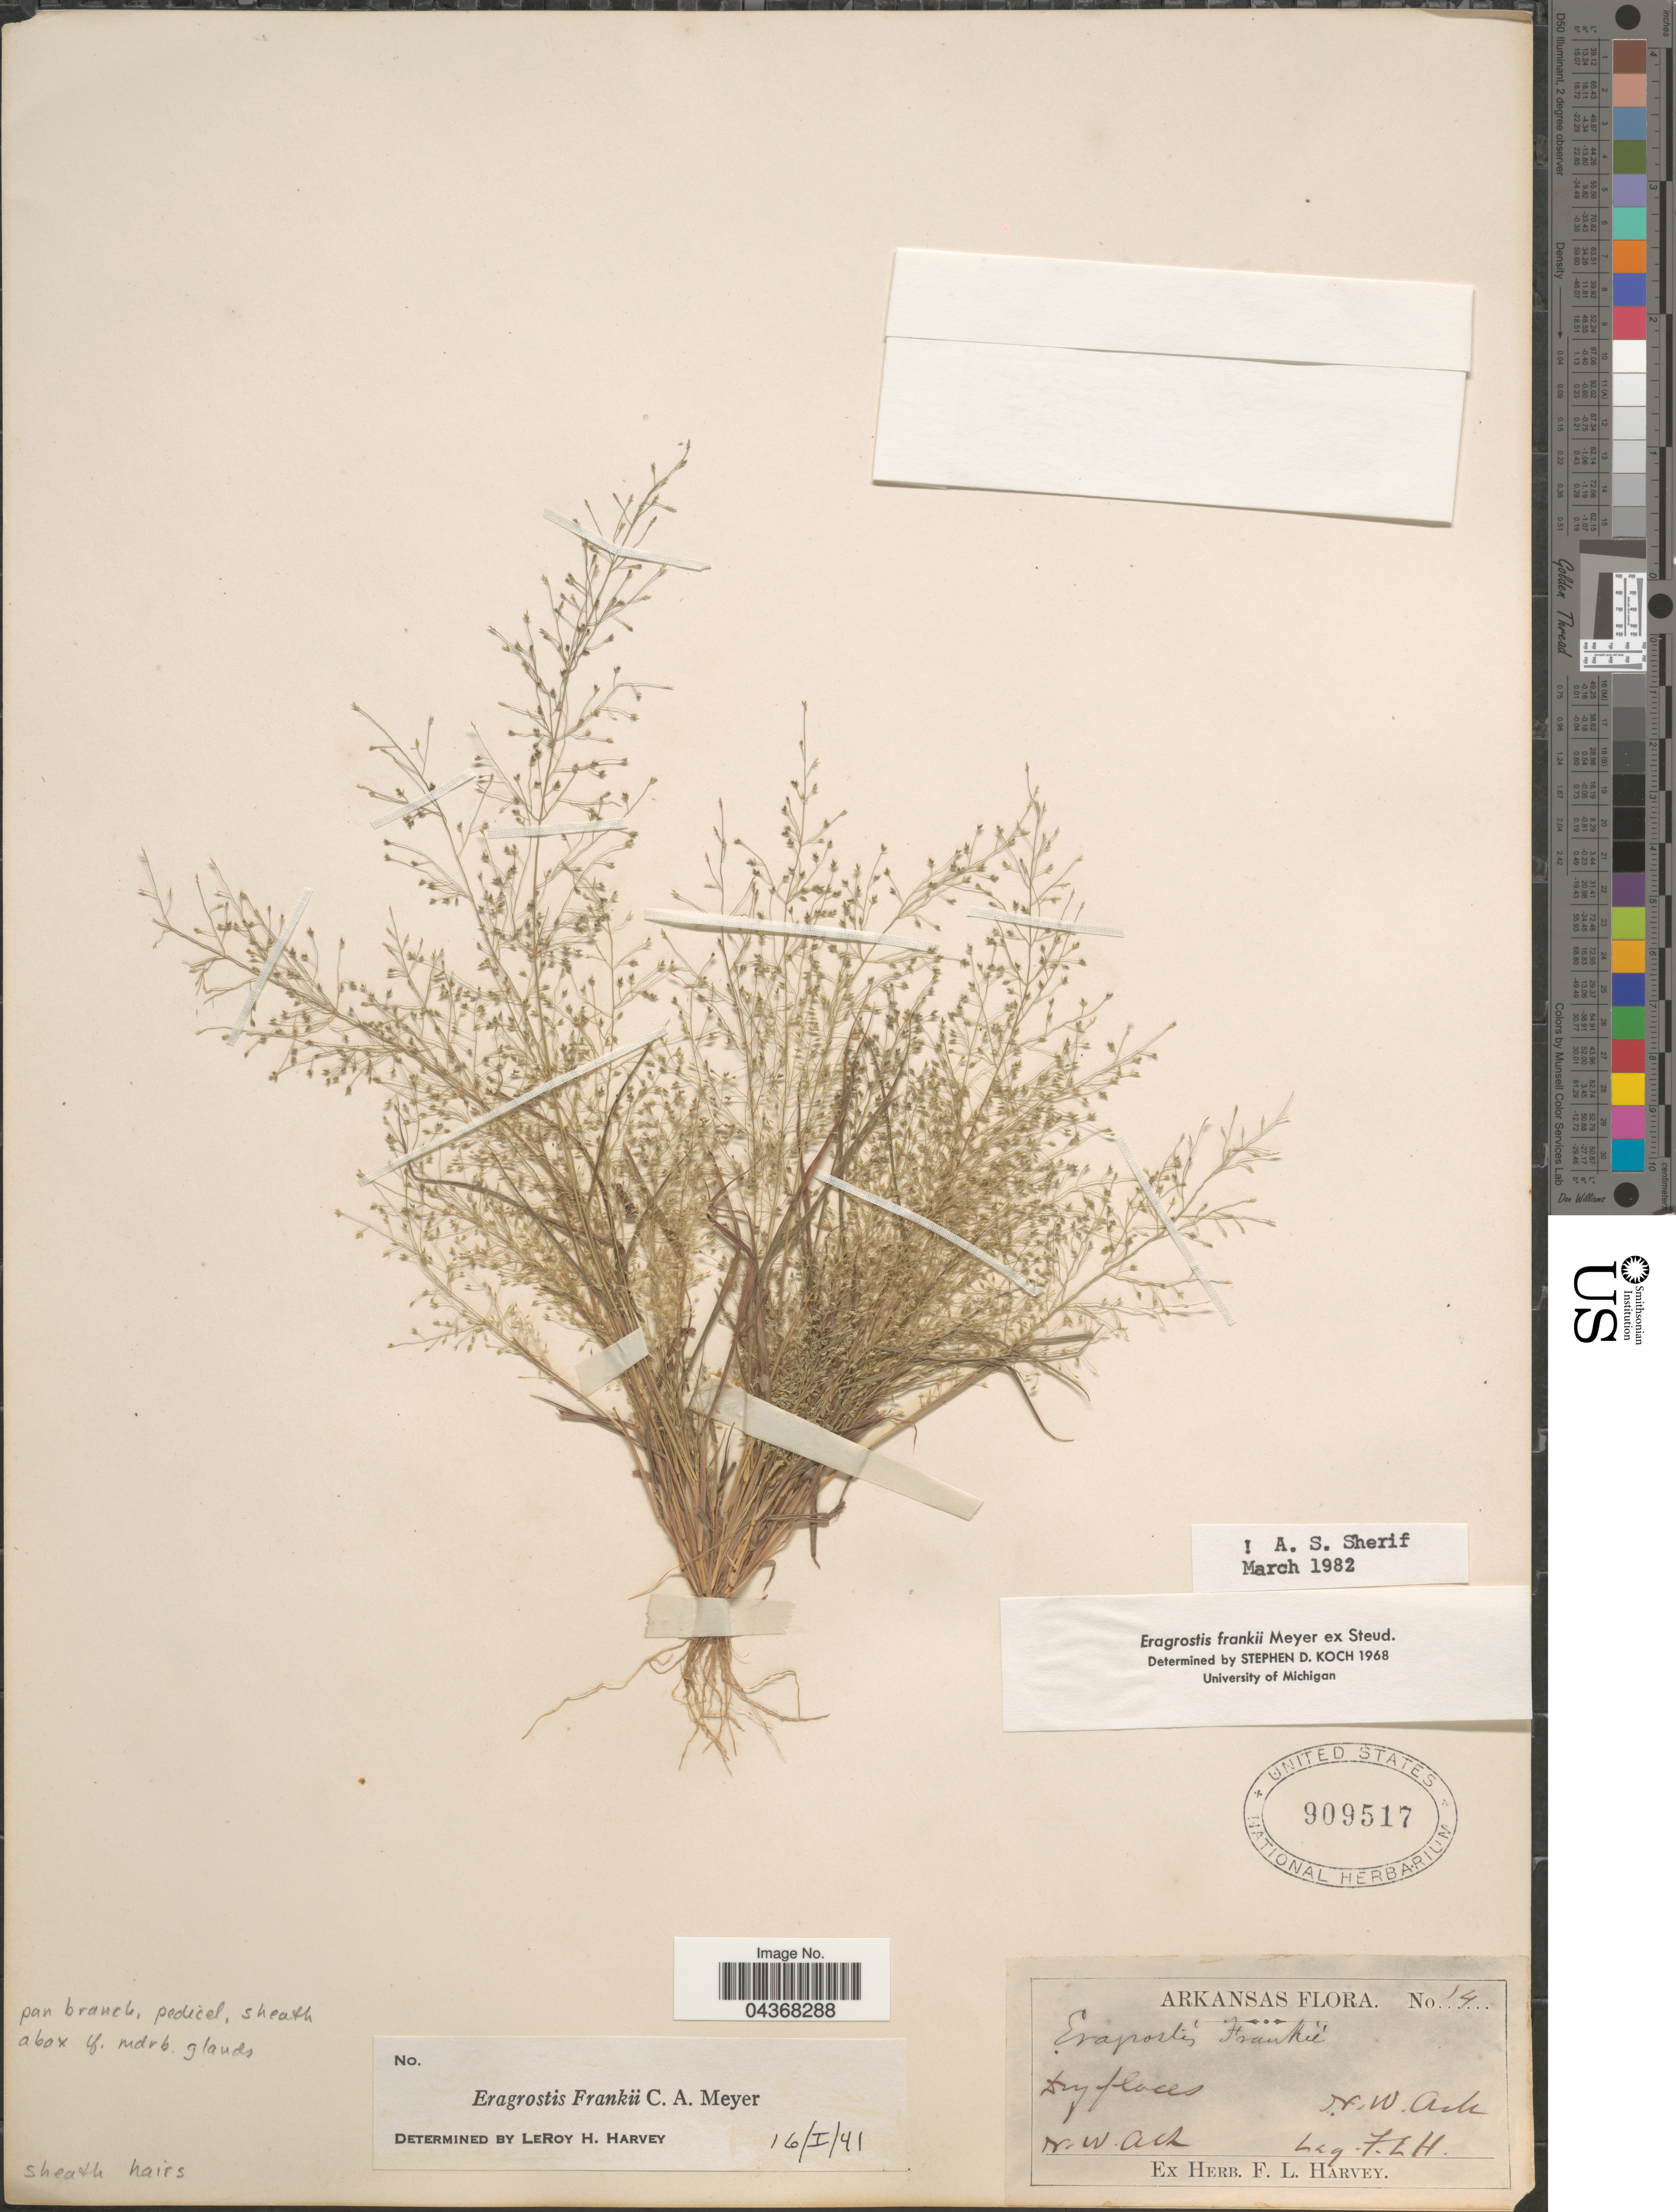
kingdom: Plantae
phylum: Tracheophyta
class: Liliopsida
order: Poales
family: Poaceae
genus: Eragrostis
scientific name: Eragrostis frankii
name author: C.A. Mey. ex Steud.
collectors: F. L. Harvey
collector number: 14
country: United States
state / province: Arkansas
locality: N. W. Ark.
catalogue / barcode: US 909517